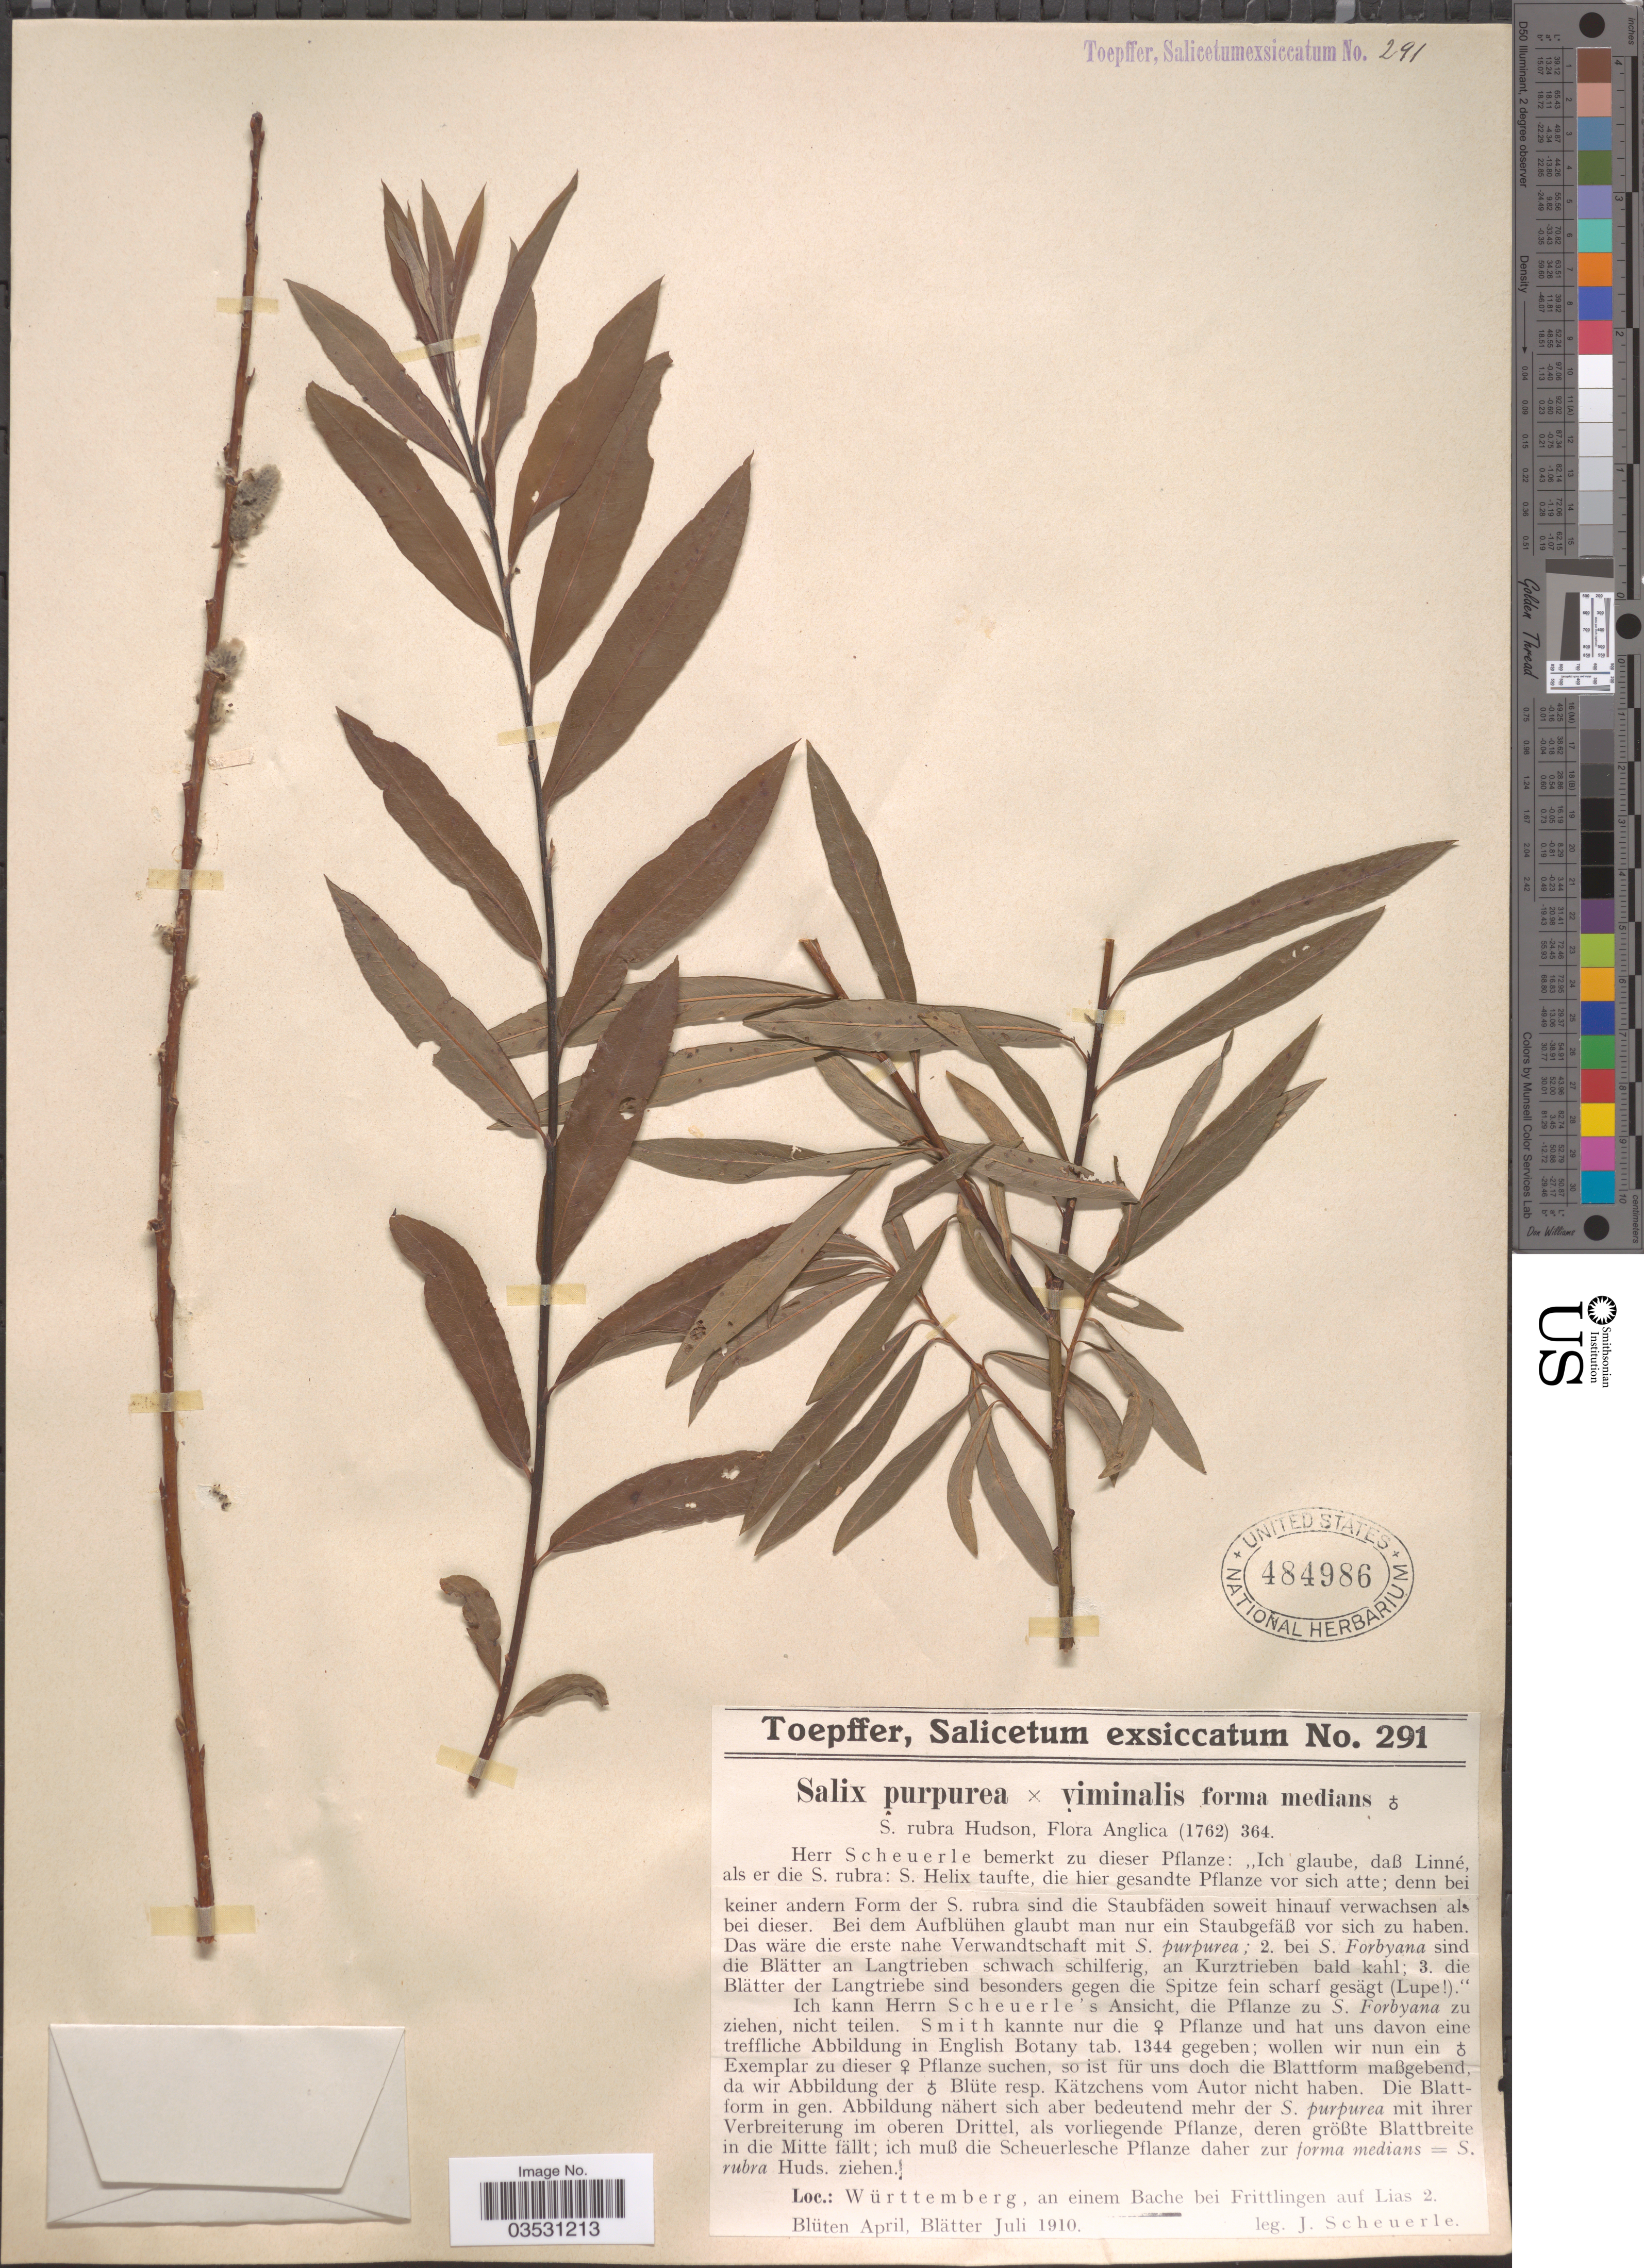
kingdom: Plantae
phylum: Tracheophyta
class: Magnoliopsida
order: Malpighiales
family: Salicaceae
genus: Salix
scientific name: Salix purpurea x S. viminalis f. medians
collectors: J. Scheuerle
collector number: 291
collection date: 1910-04/1910-07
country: Germany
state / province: Baden-Württemberg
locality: Württemberg, an einem Bache bei Frittlingen auf Lias 2.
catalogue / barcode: US 484986